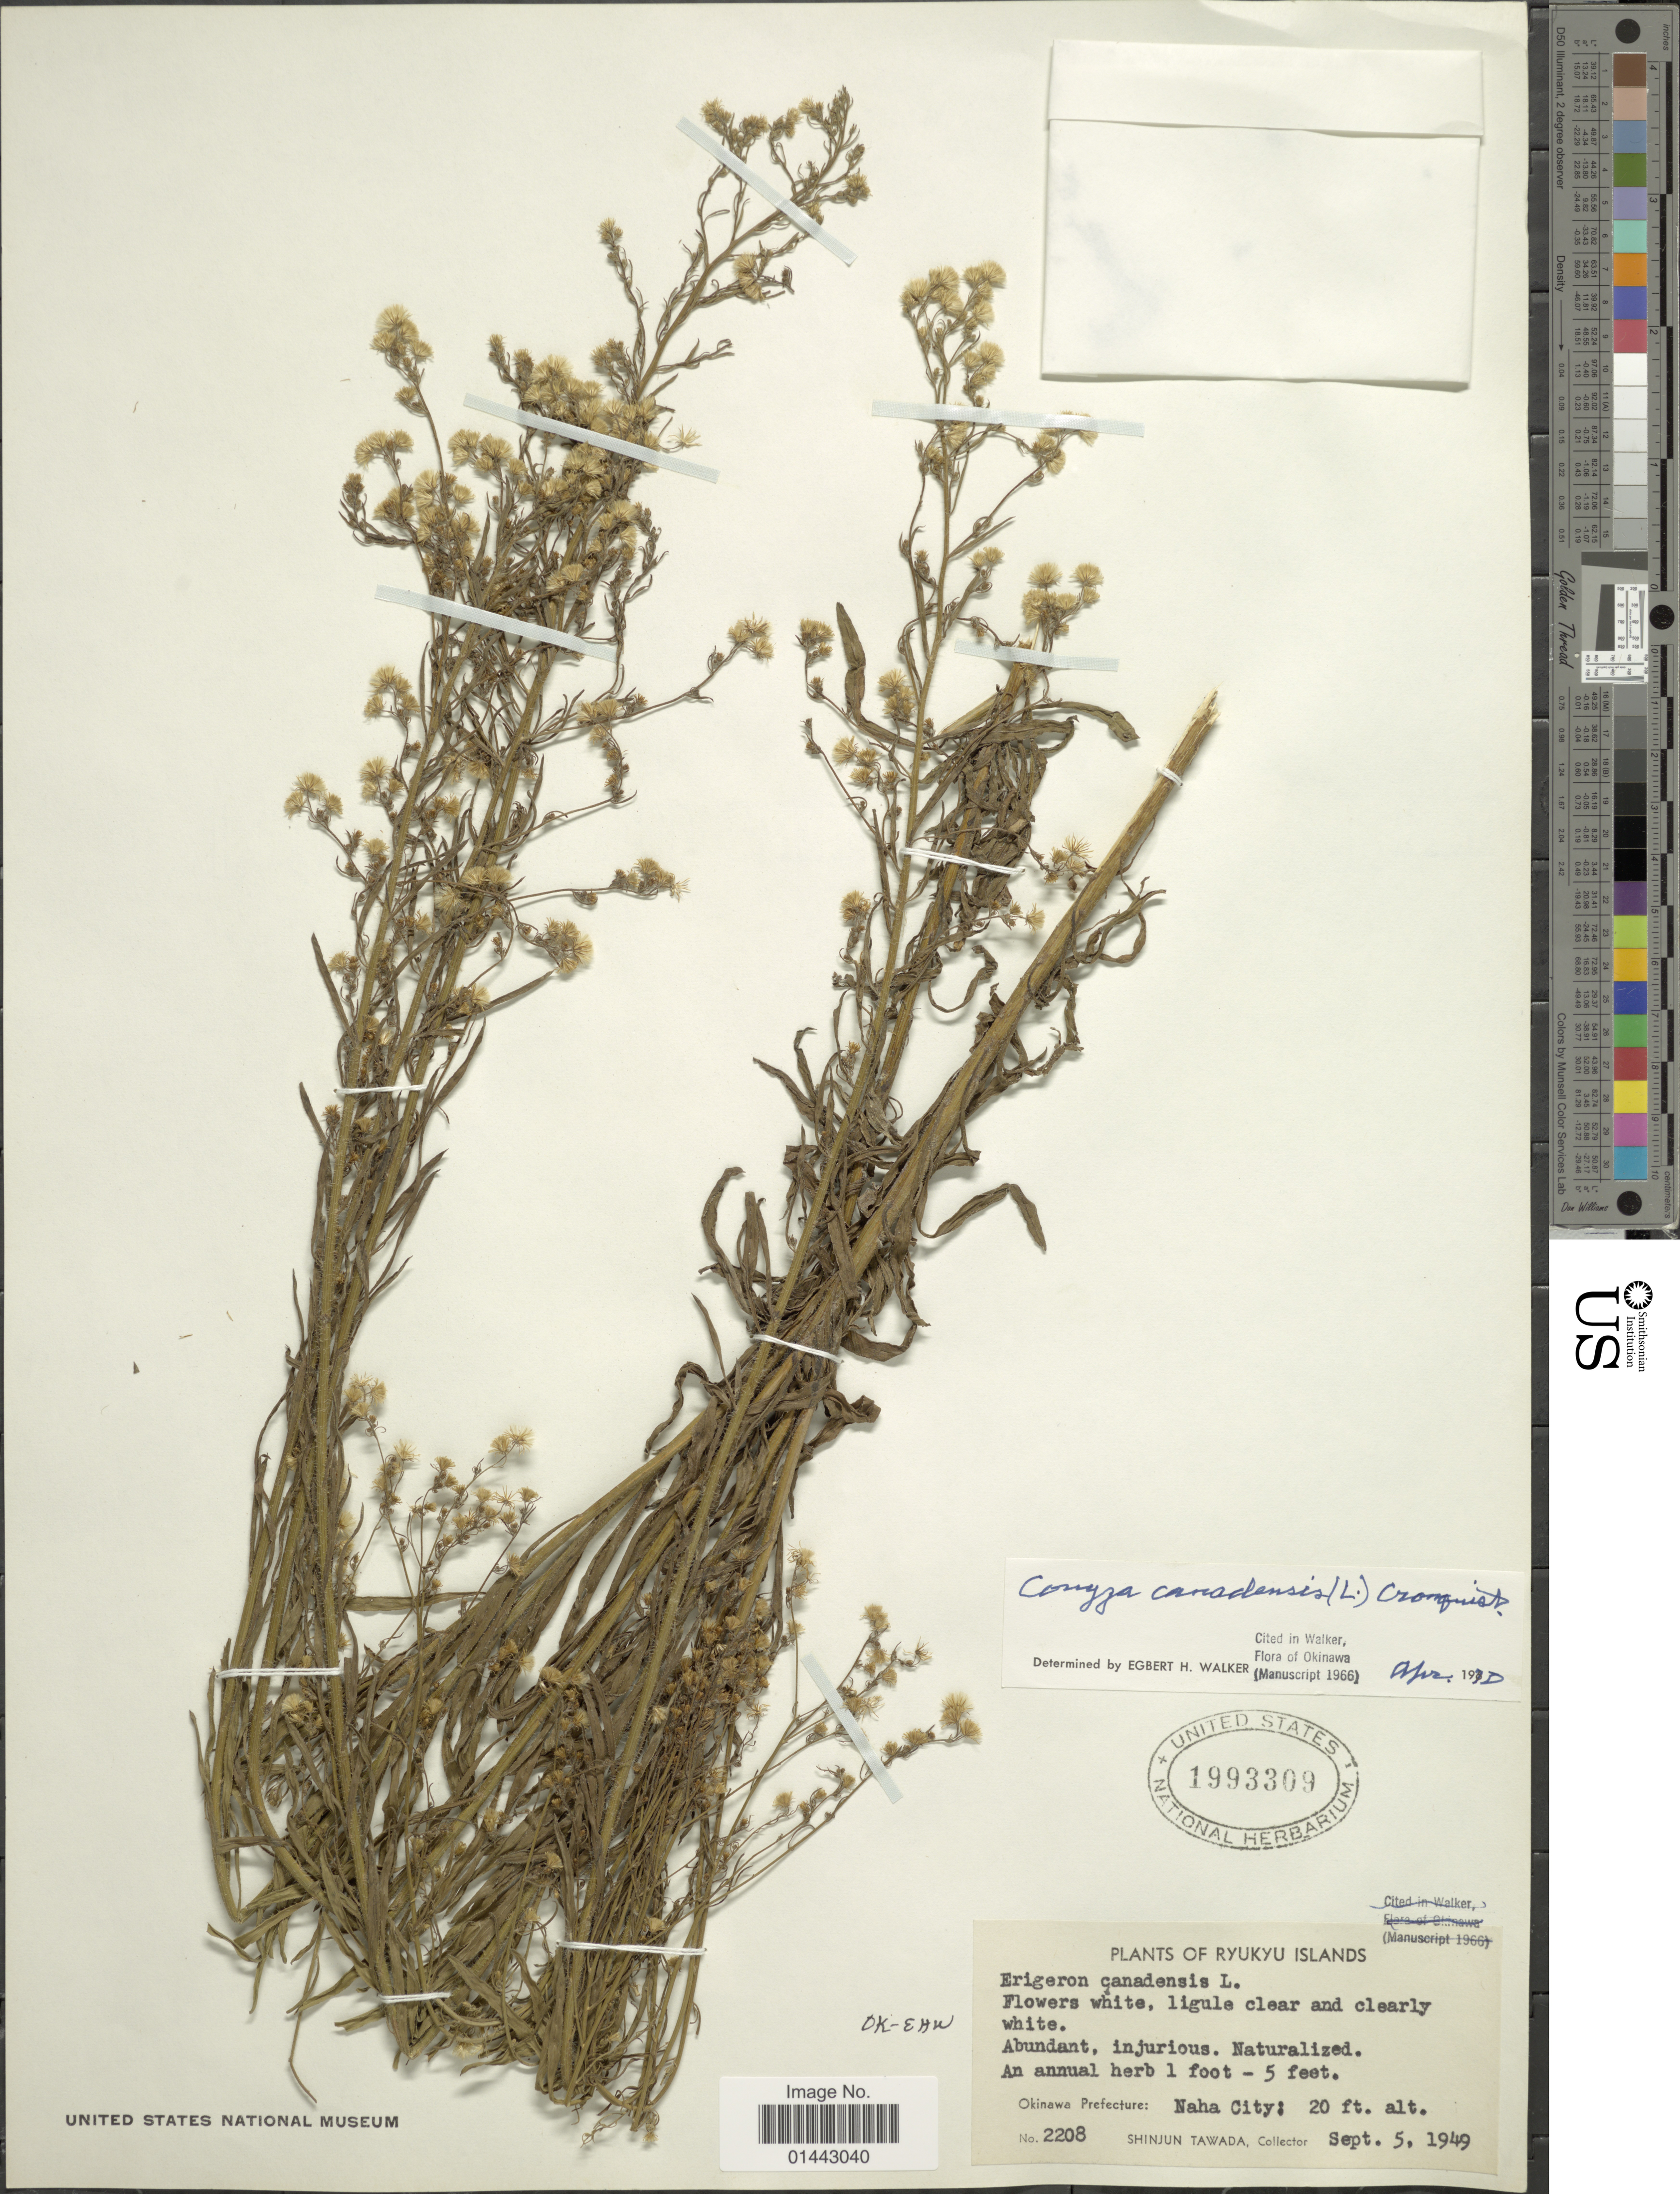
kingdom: Plantae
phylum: Tracheophyta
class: Magnoliopsida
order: Asterales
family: Asteraceae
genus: Erigeron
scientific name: Erigeron canadensis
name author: L.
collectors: S. Tawada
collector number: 2208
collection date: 1949-09-05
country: Japan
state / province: Okinawa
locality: Ryukyu Islands, Okinawa Prefecture: Naha City.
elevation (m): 6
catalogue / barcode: US 1993309